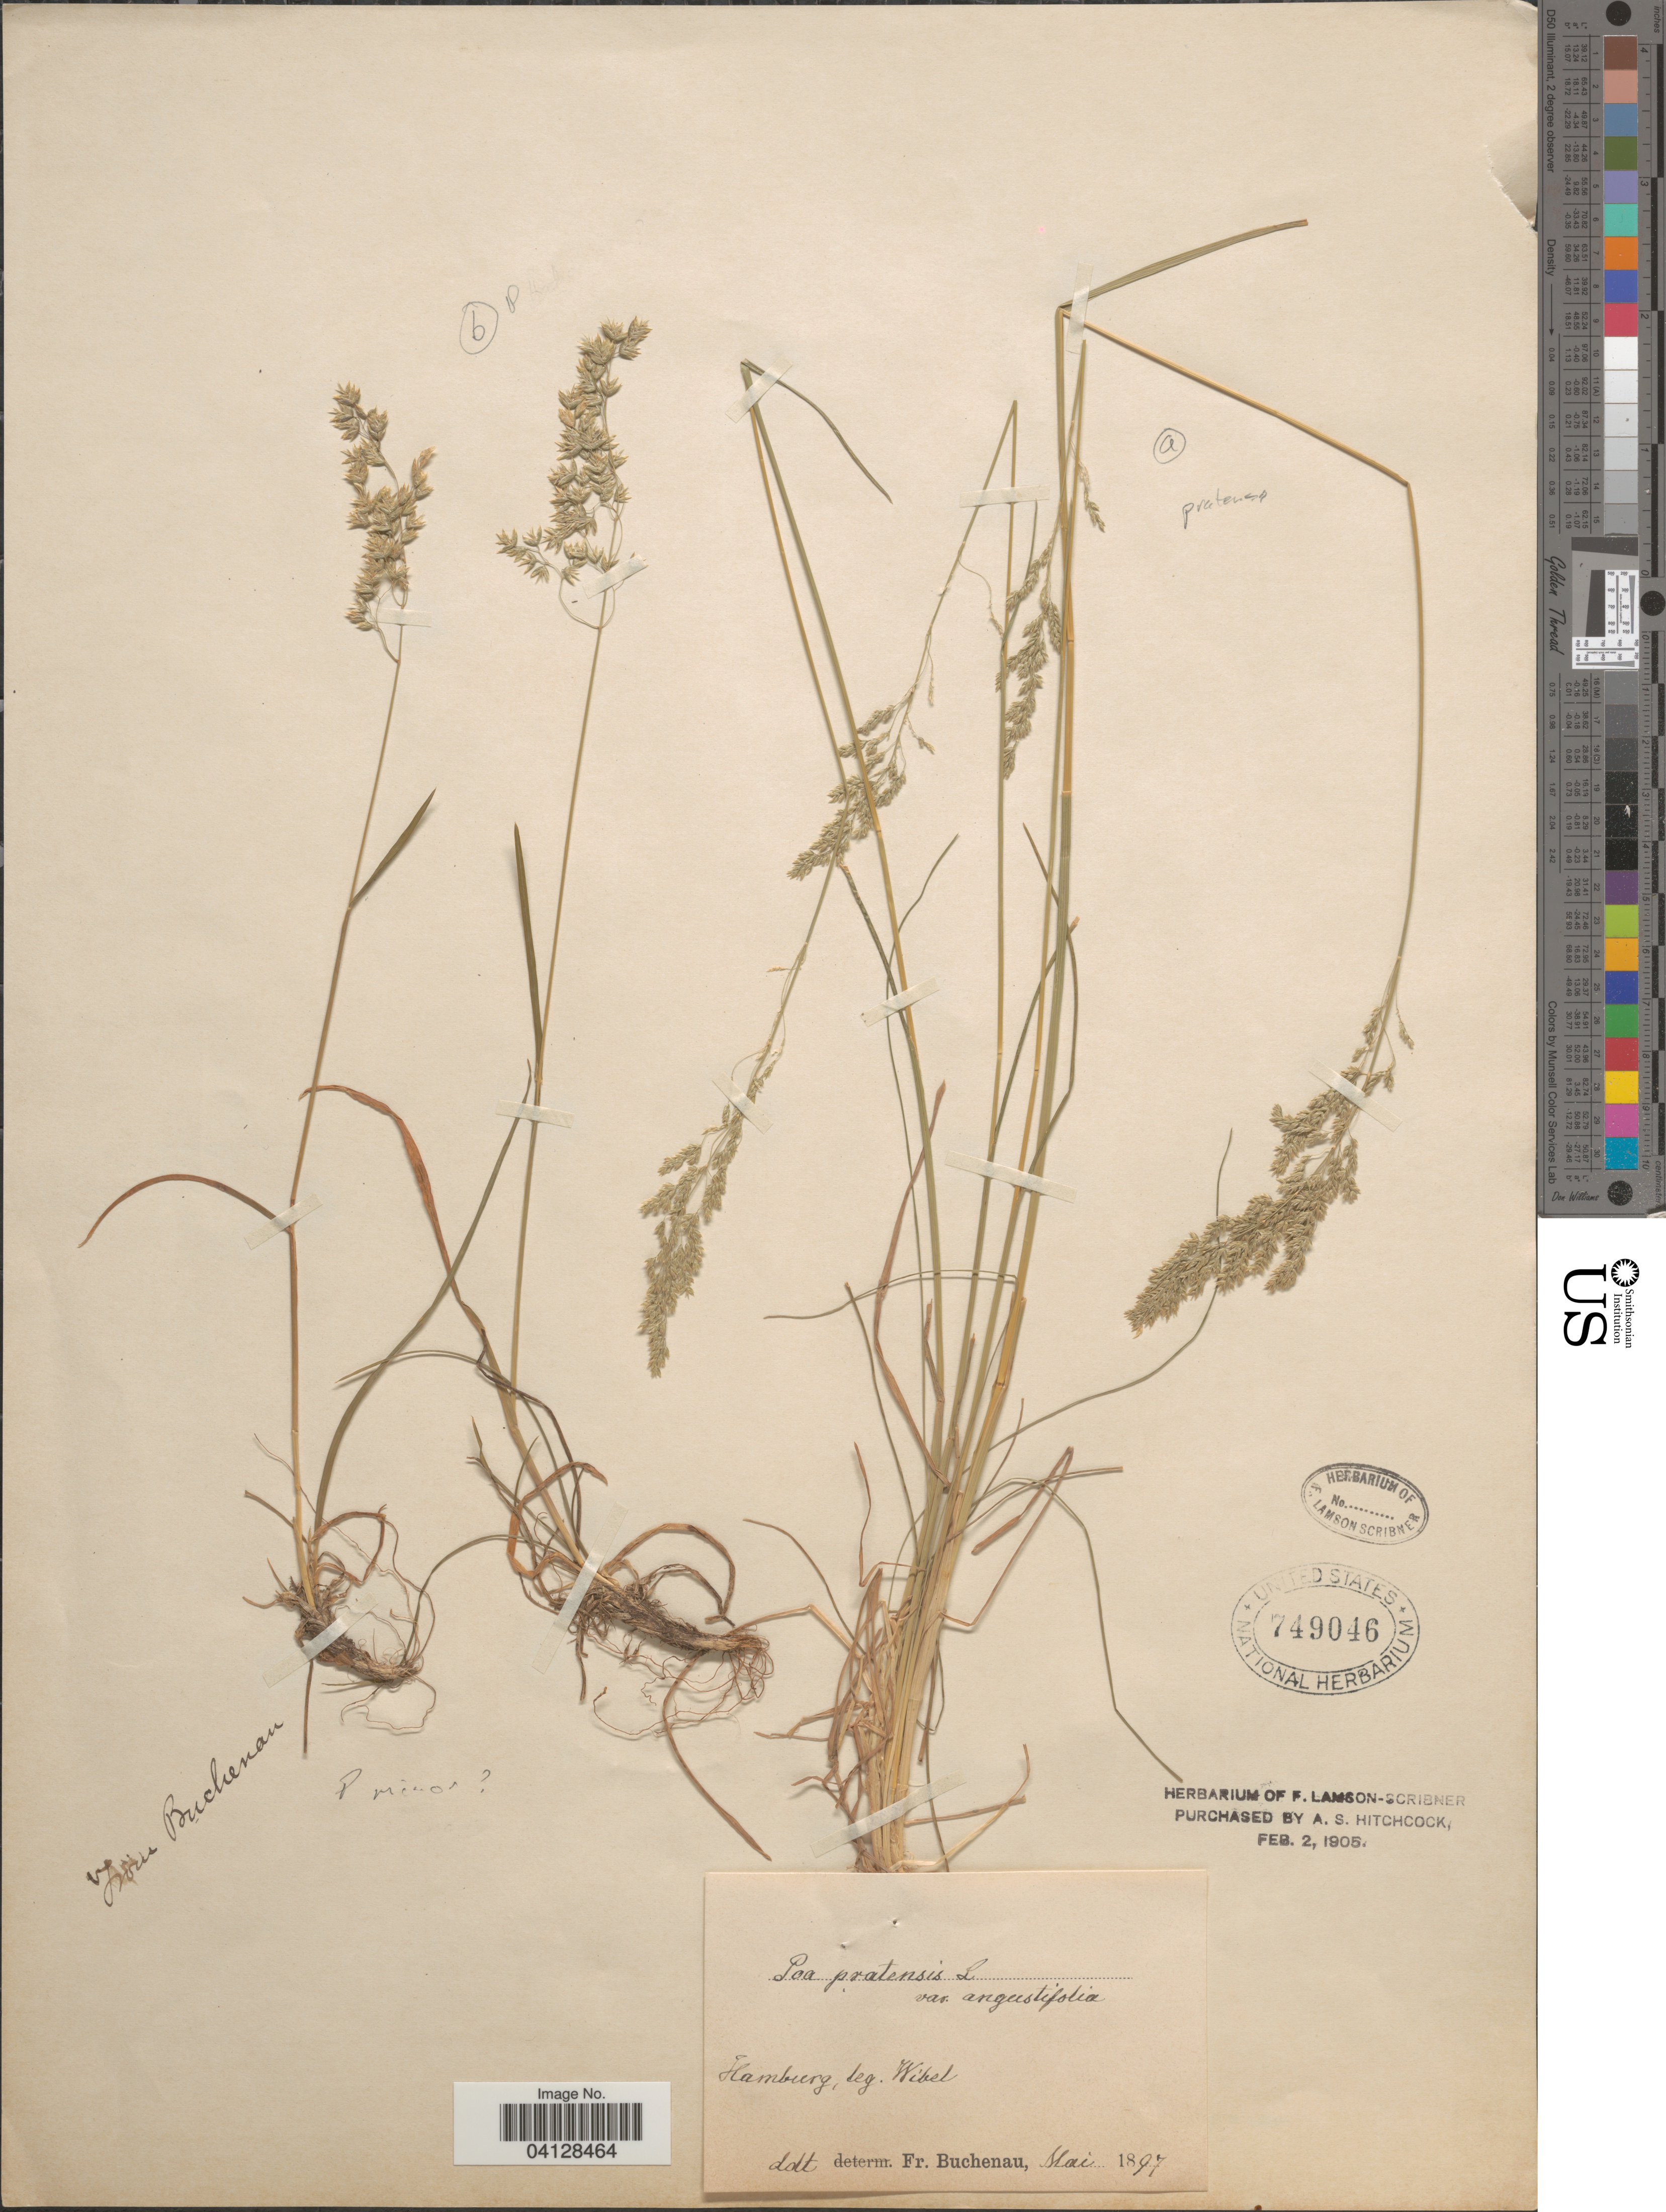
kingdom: Plantae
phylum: Tracheophyta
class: Liliopsida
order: Poales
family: Poaceae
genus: Poa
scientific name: Poa pratensis var. angustifolia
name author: (L.) Sm.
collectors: Wibel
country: Germany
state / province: Hamburg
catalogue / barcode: US 749046